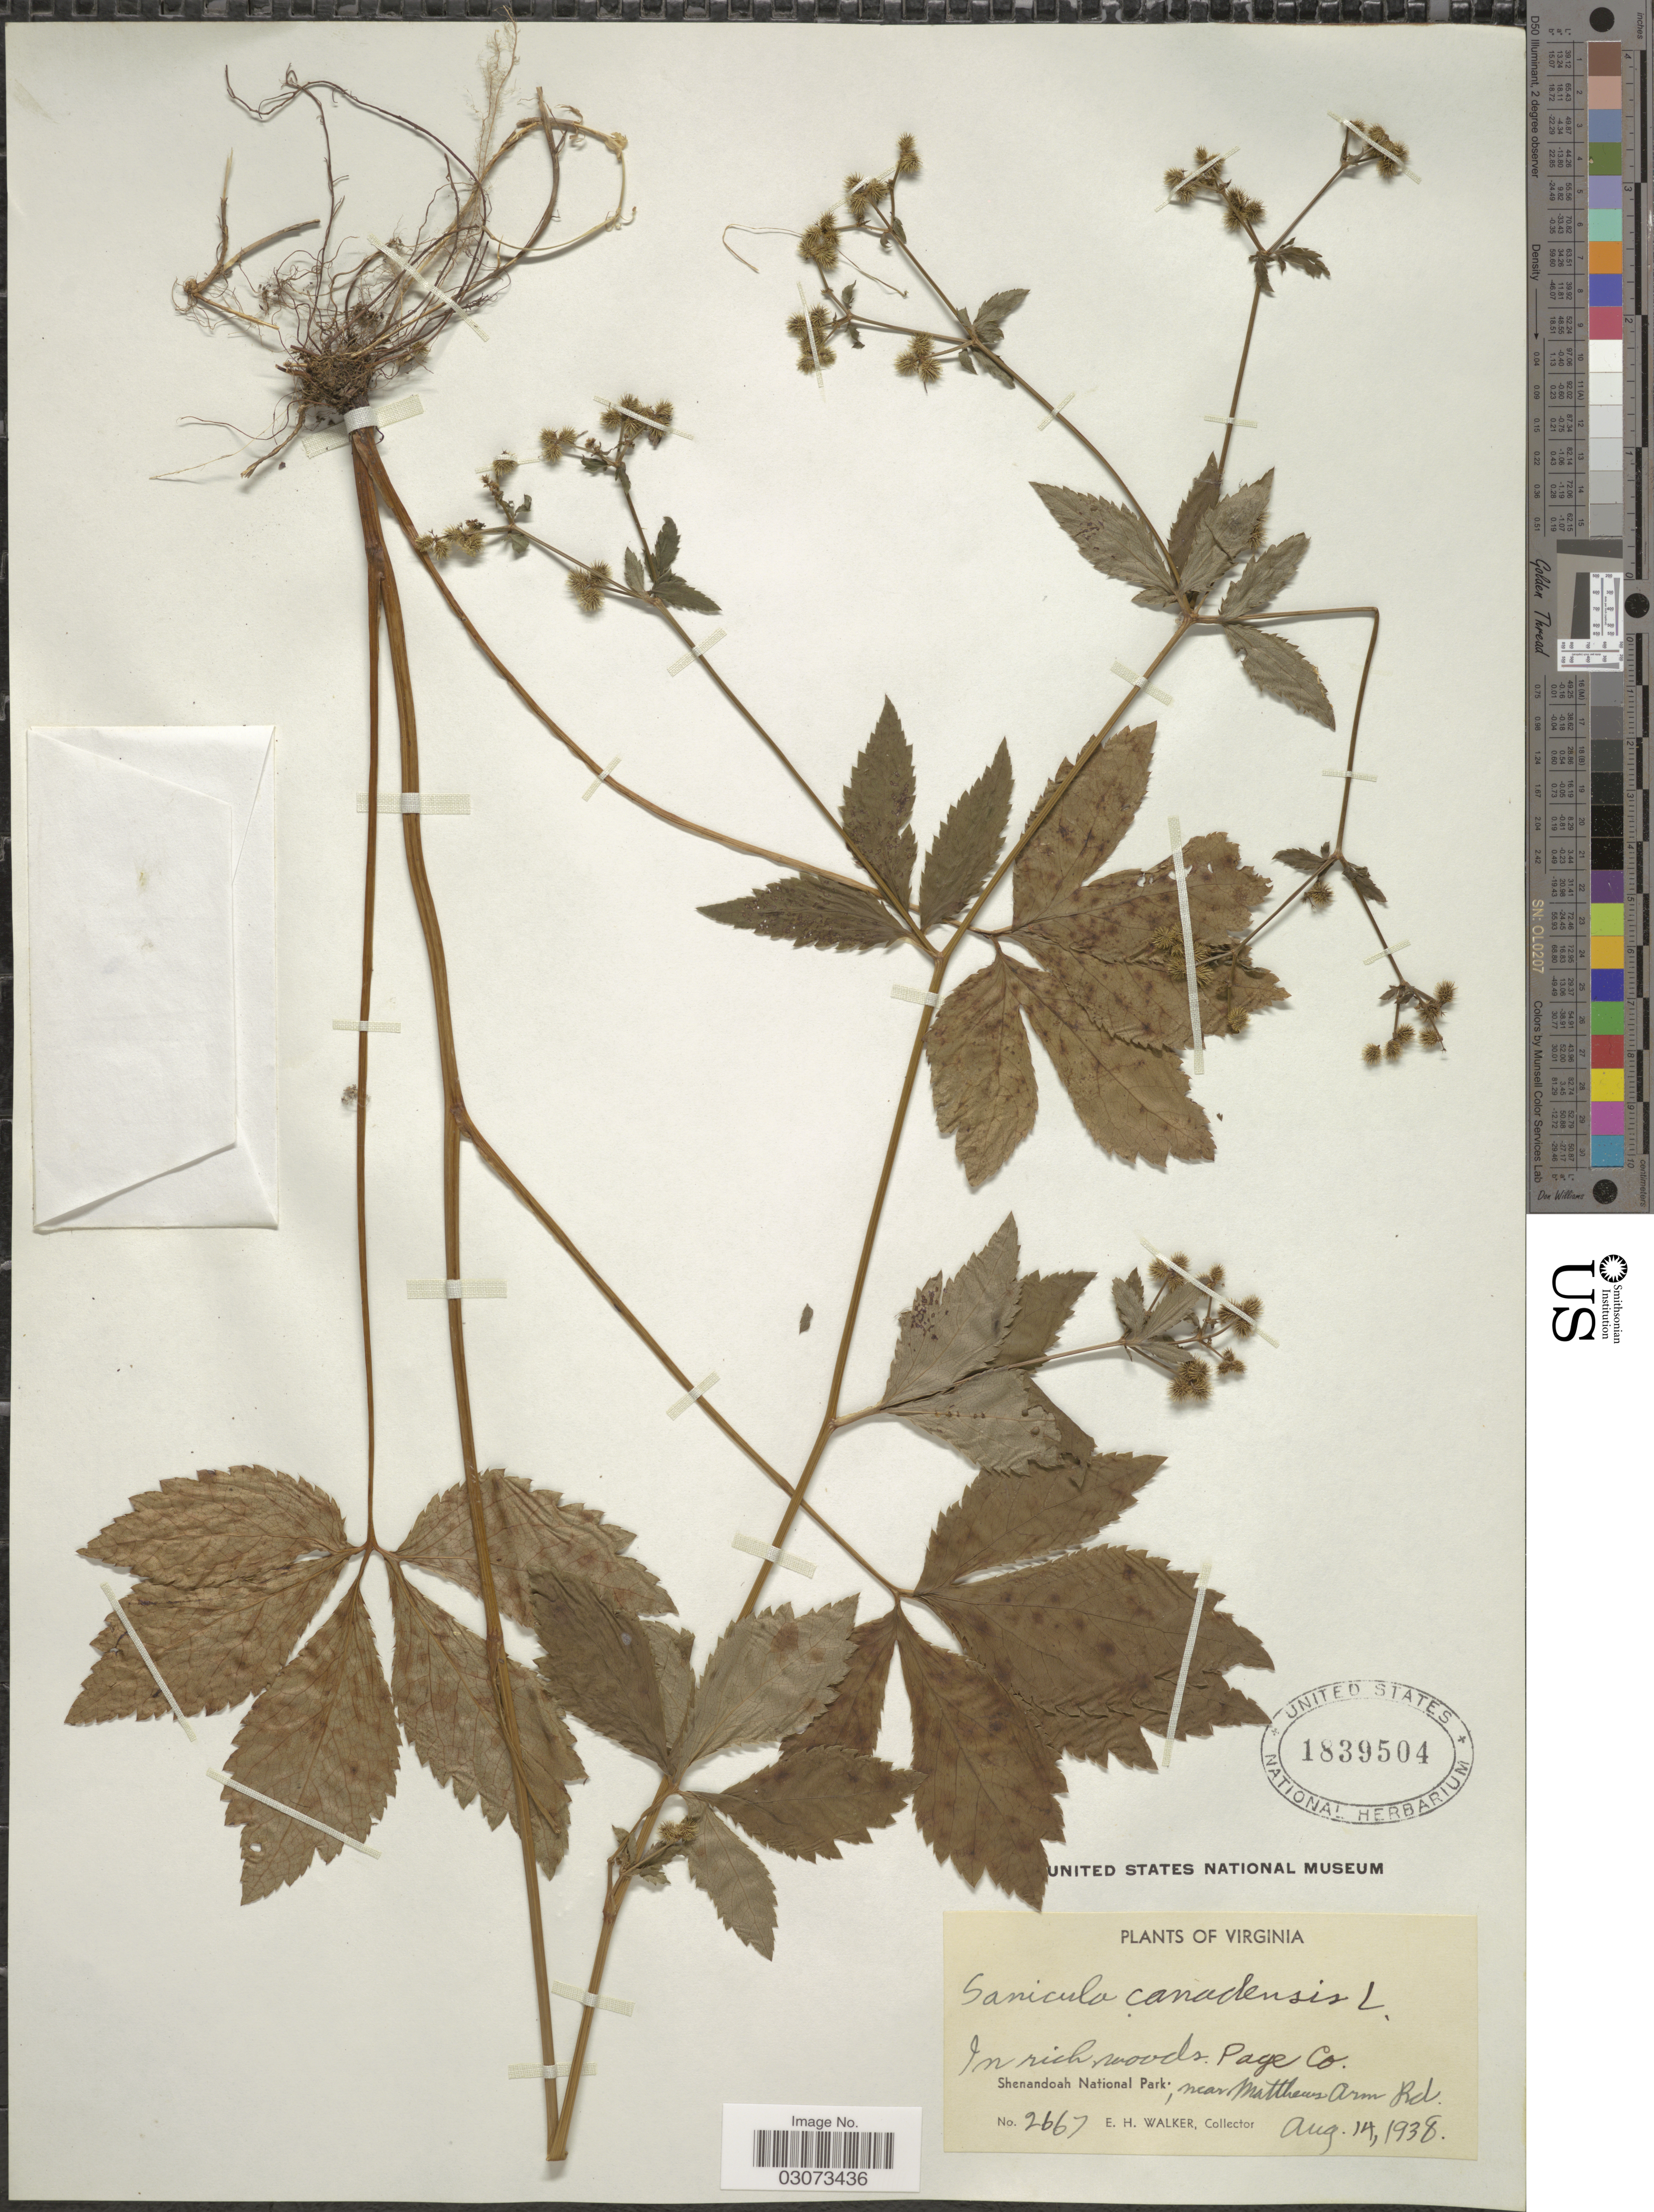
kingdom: Plantae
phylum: Tracheophyta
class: Magnoliopsida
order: Apiales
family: Apiaceae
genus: Sanicula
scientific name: Sanicula canadensis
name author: L.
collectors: E. H. Walker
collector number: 2667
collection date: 1938-08-14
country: United States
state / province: Virginia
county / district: Page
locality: Shenandoah National Park; near Matthews Arm Rd.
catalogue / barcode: US 1839504